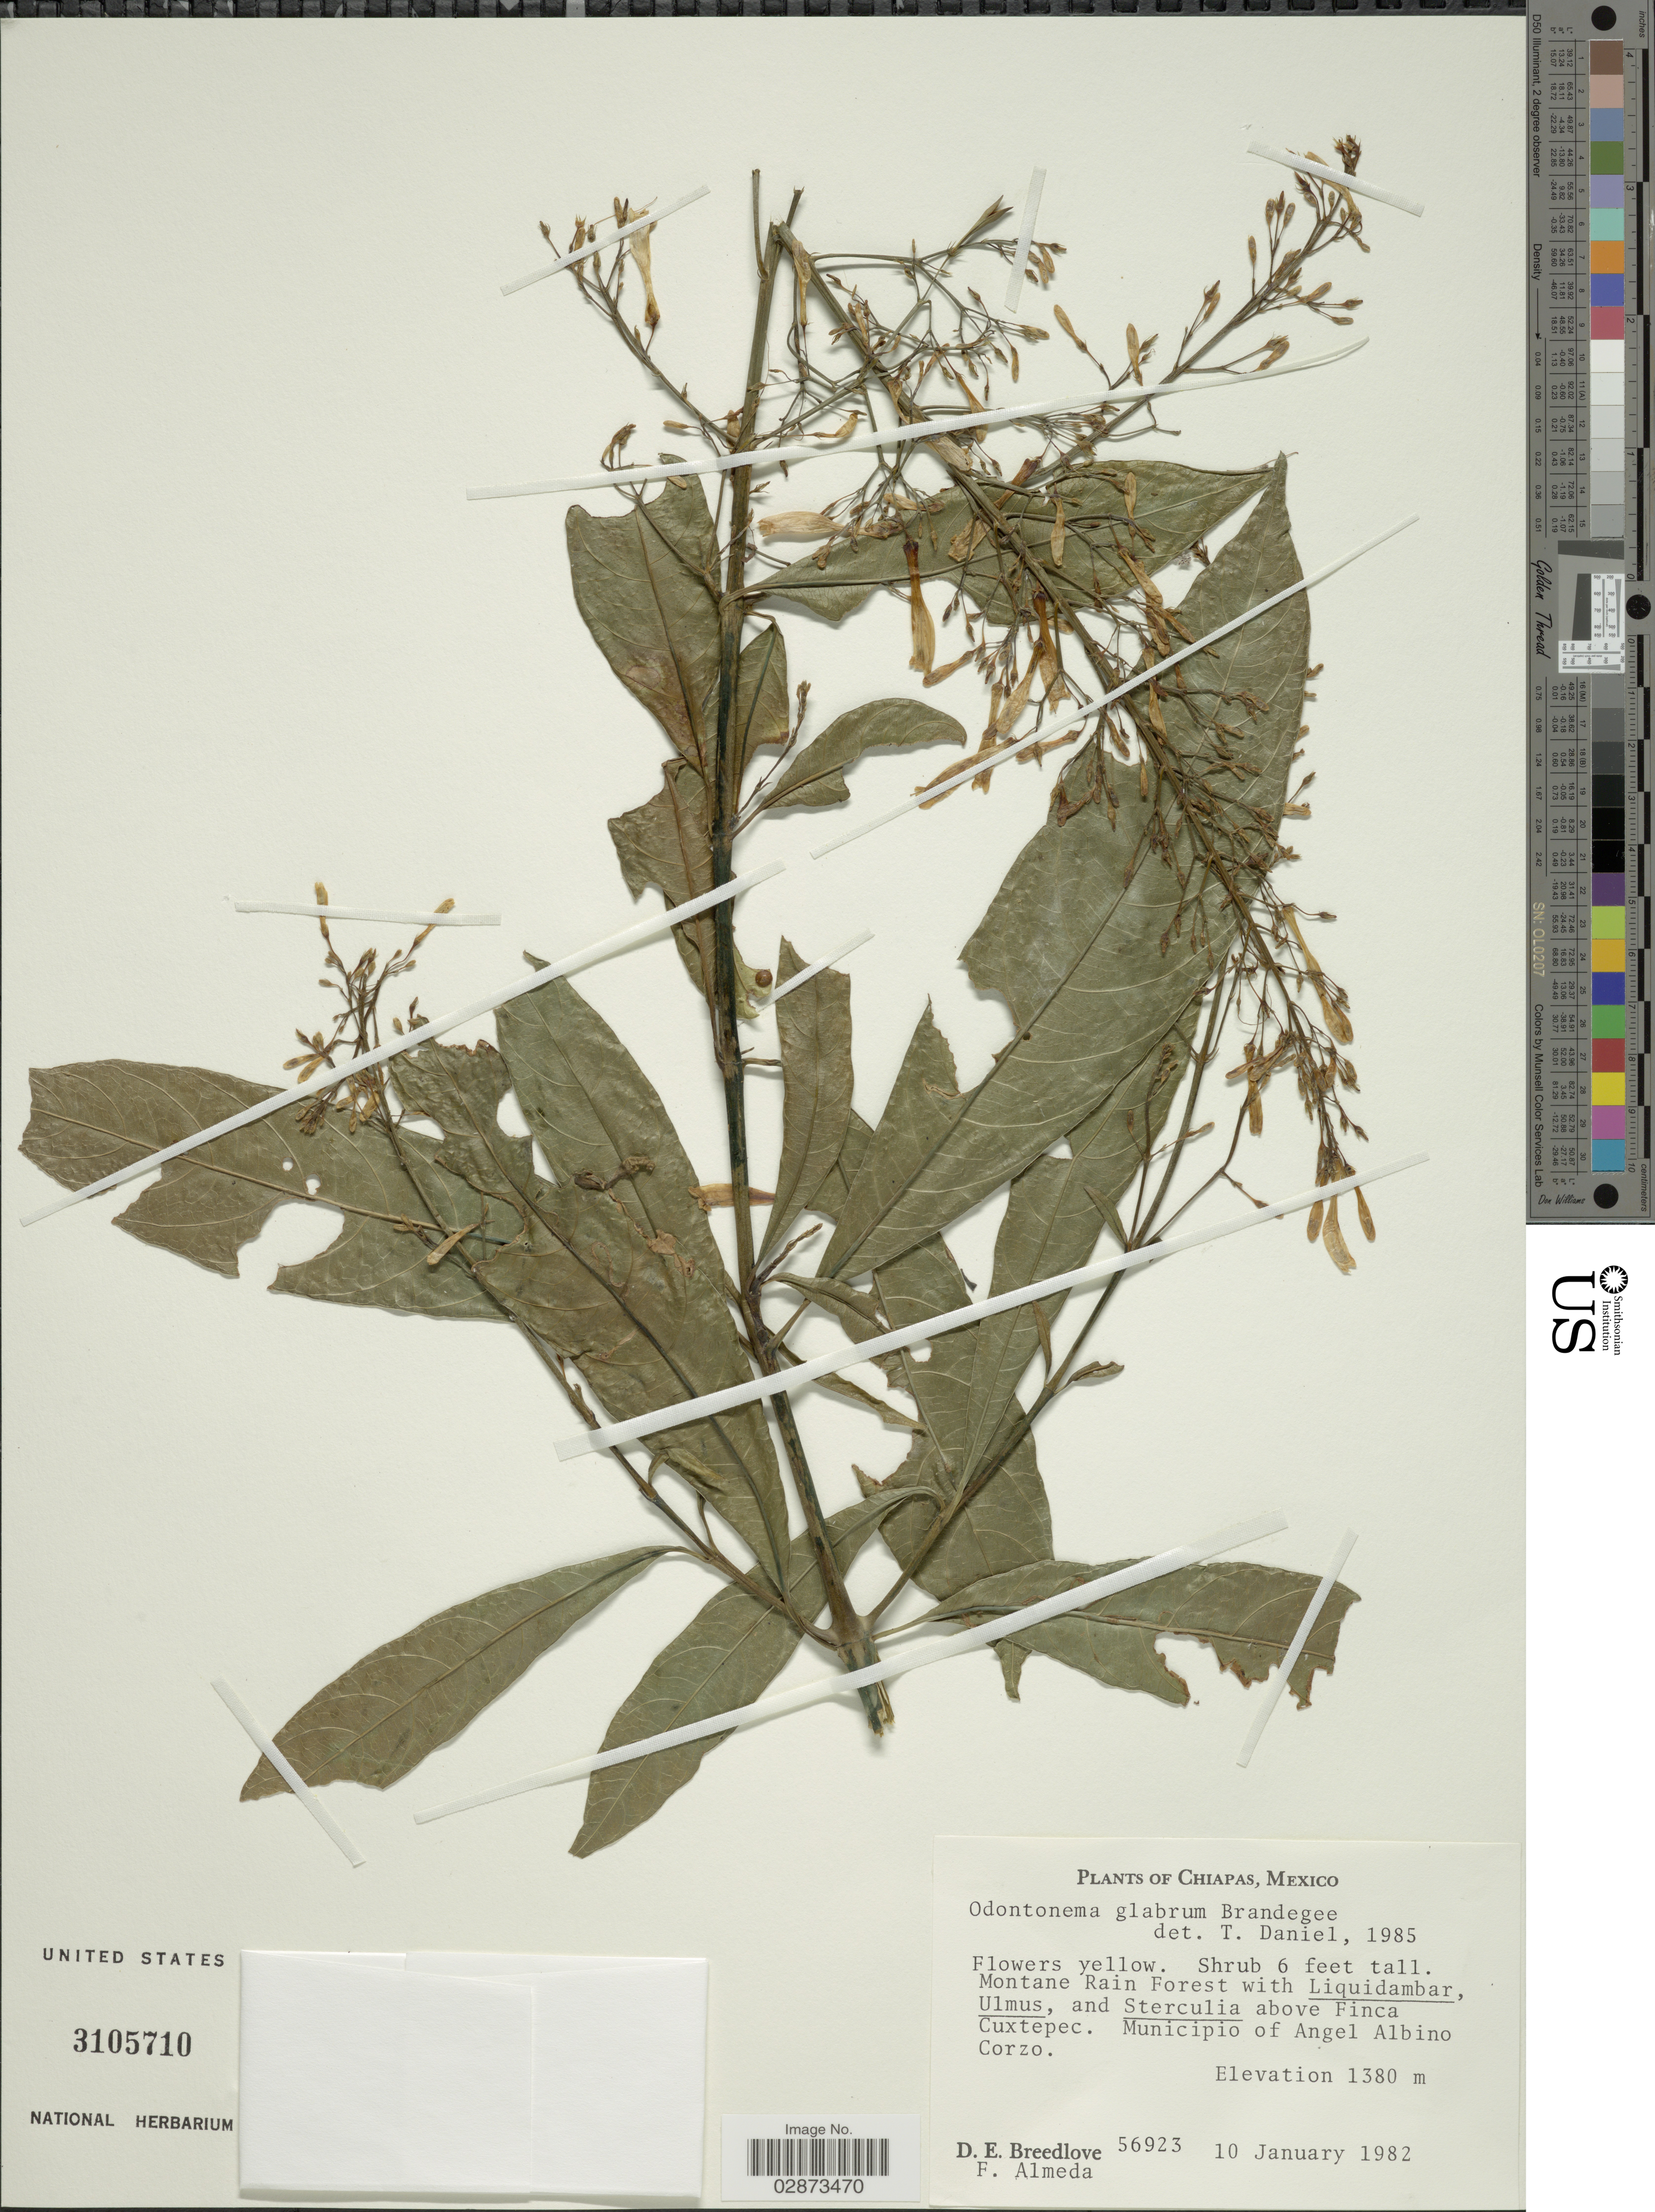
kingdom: Plantae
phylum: Tracheophyta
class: Magnoliopsida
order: Lamiales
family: Acanthaceae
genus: Odontonema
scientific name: Odontonema glabrum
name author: Brandegee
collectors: D. E. Breedlove & F. Almeda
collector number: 56923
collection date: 1982-01-10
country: Mexico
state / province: Chiapas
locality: Above Finca Cuxtepec, Municipio of Angel Albino Corzo.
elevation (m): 1380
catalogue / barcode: US 3105710